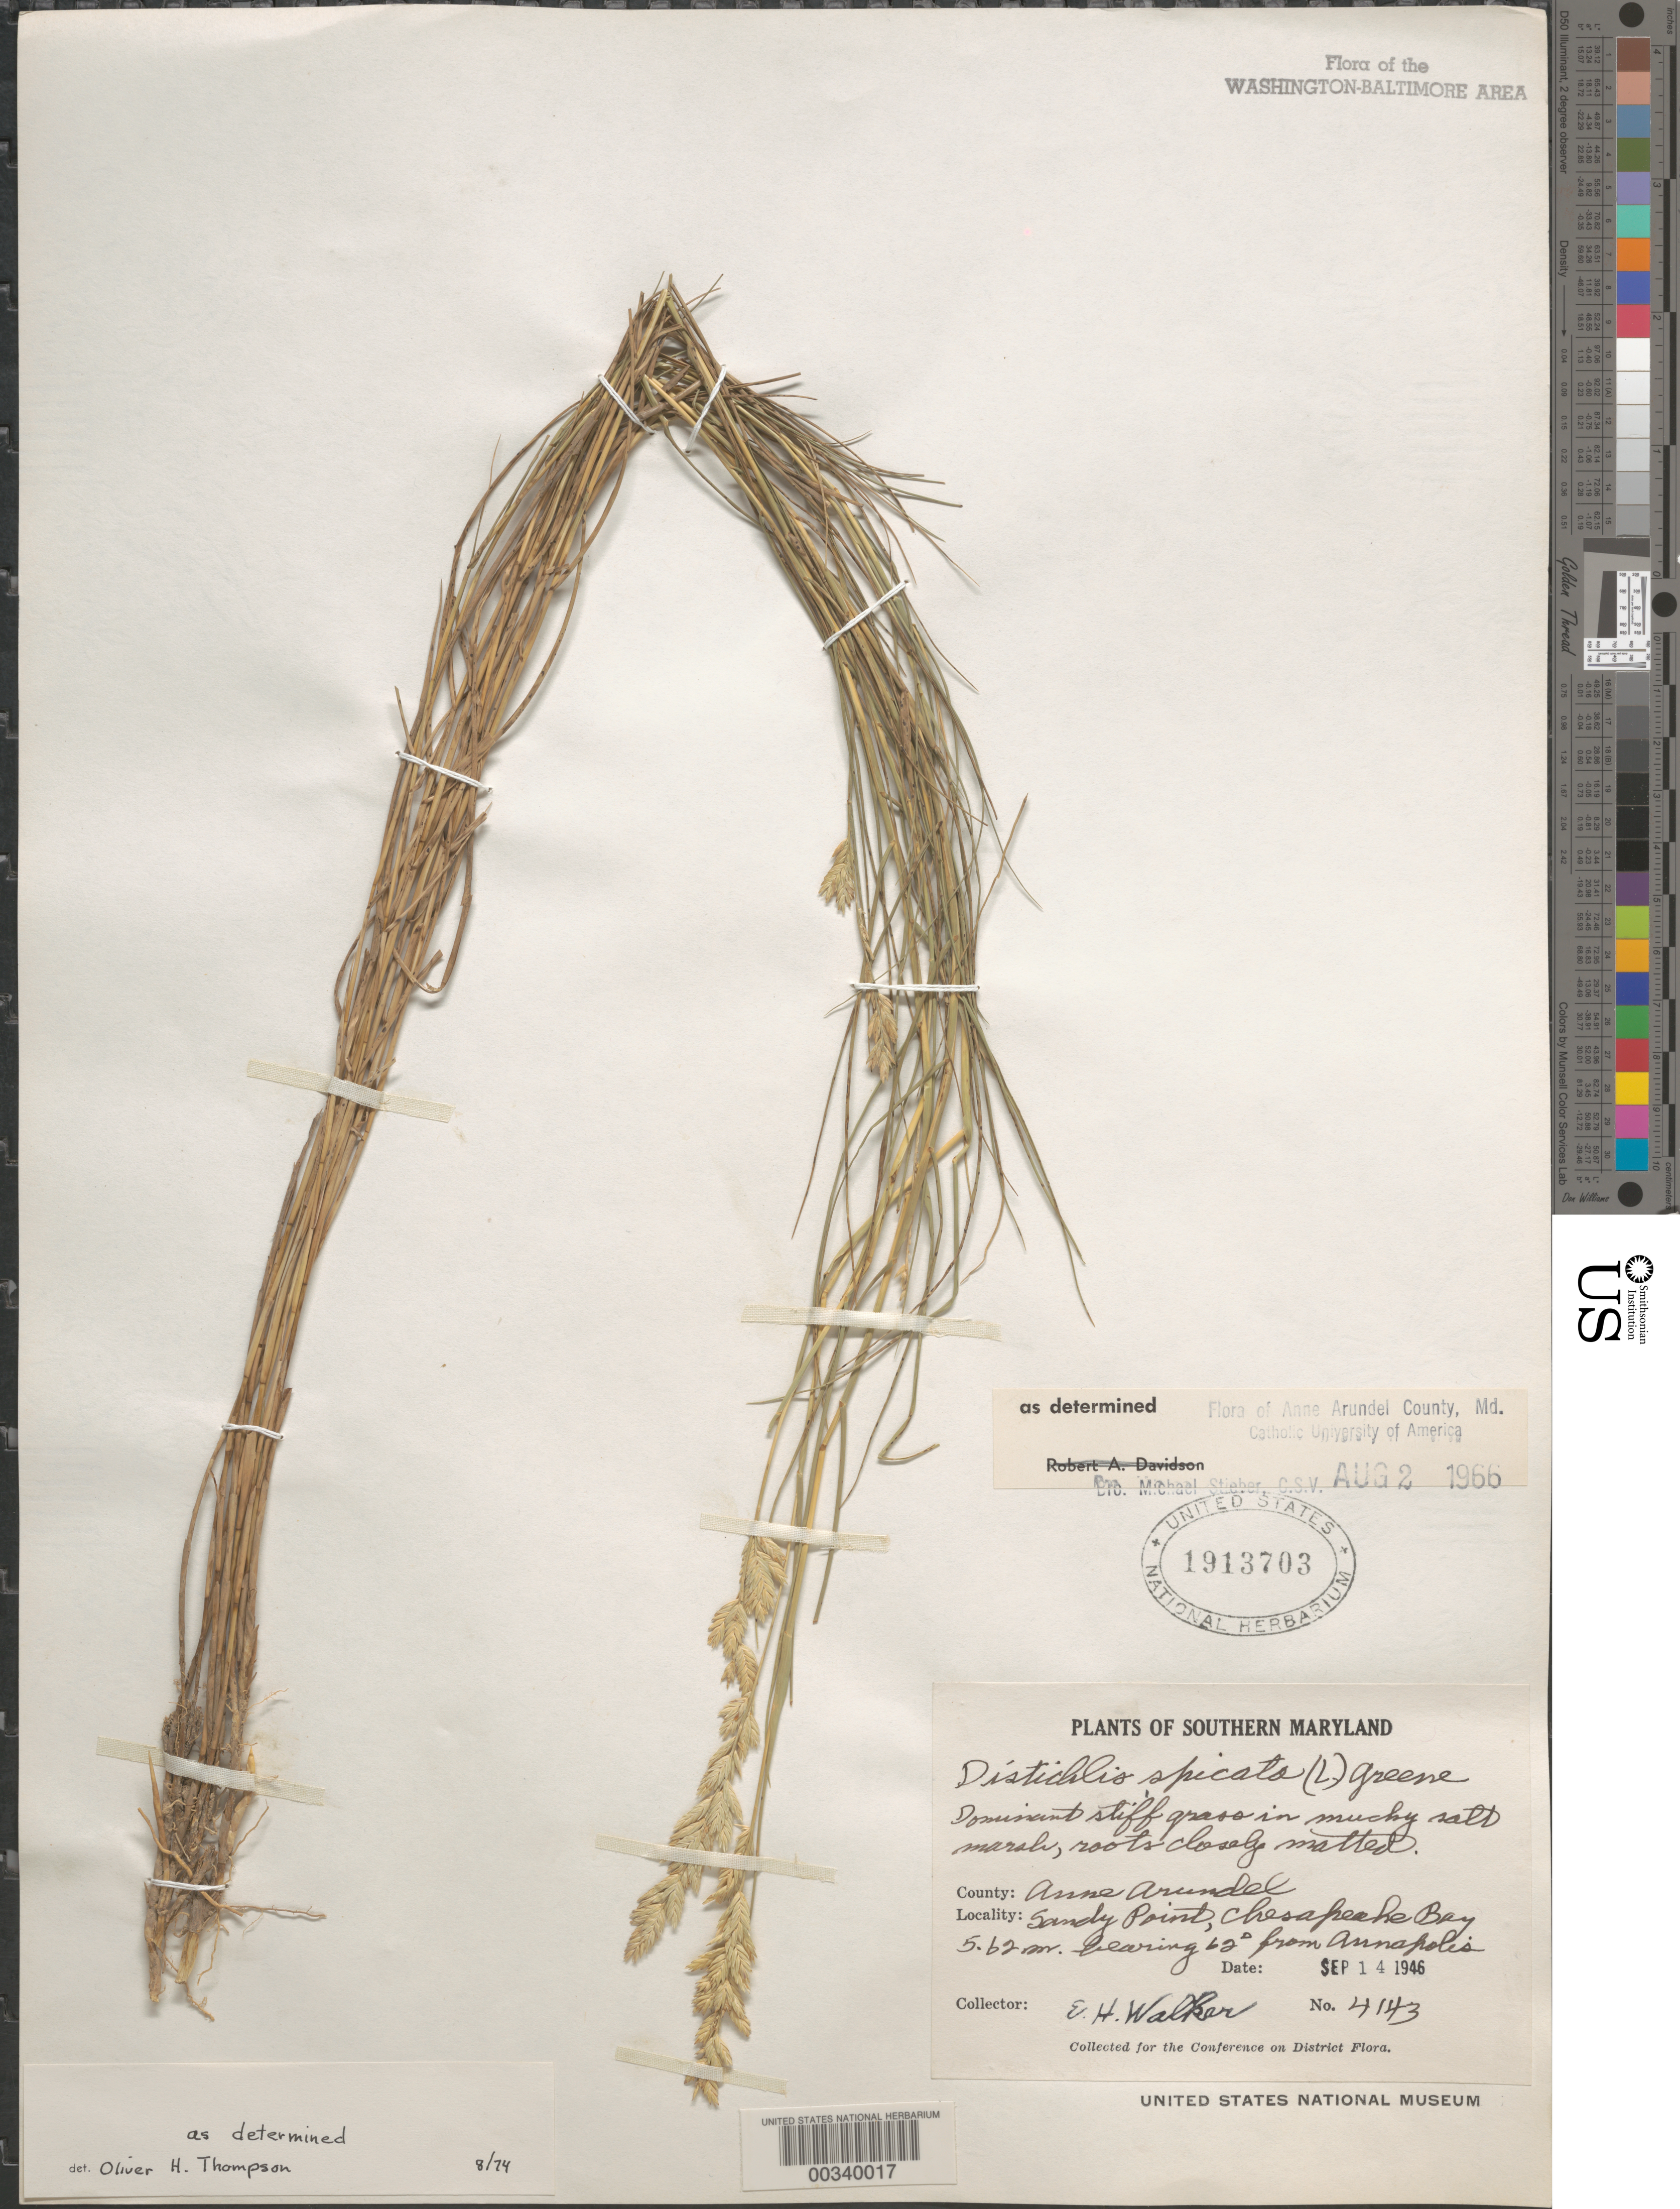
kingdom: Plantae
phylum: Tracheophyta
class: Liliopsida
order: Poales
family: Poaceae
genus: Distichlis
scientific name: Distichlis spicata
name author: (L.) Greene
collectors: E. H. Walker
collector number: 4143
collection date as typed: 14 Sep 1946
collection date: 1946-09-14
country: United States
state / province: Maryland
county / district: Anne Arundel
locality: Sandy Point, Chesapeake Bay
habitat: In mucky salt marsh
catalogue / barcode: US 1913703